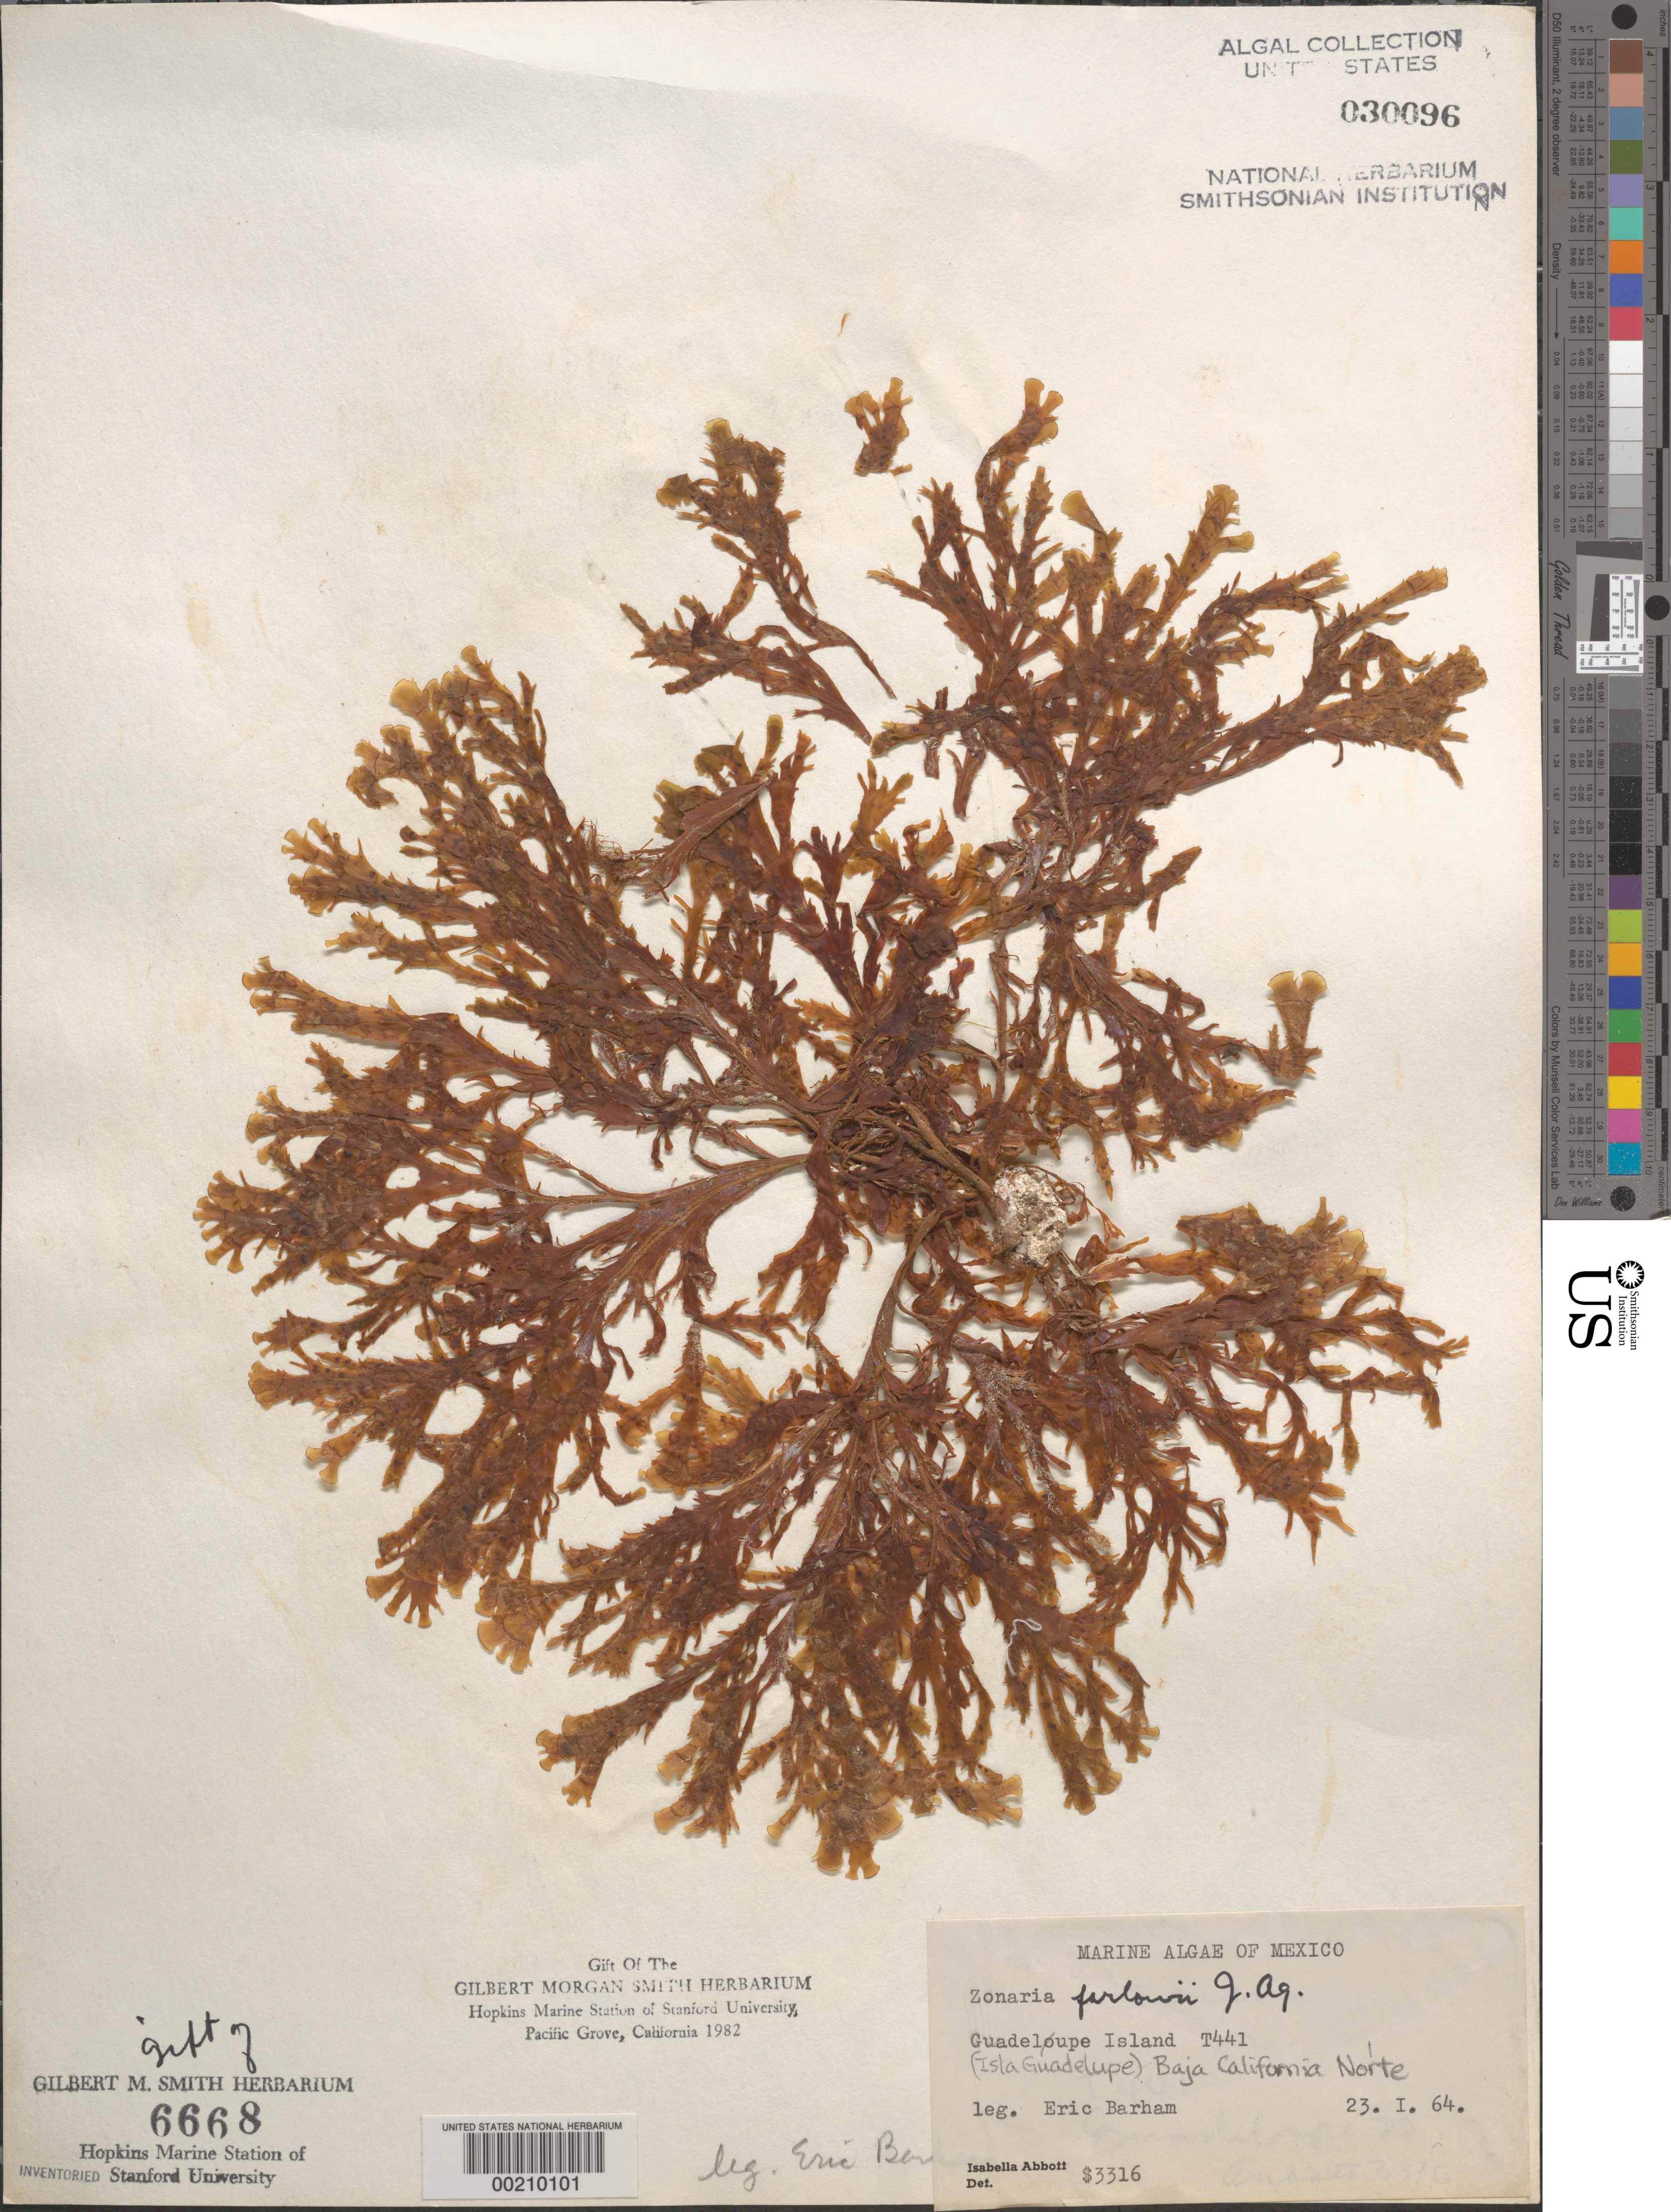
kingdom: Chromista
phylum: Ochrophyta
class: Phaeophyceae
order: Dictyotales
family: Dictyotaceae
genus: Zonaria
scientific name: Zonaria farlowii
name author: Setch. & N.L. Gardner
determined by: Abbott, Isabella A.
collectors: E. Barham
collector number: IAA 3316 & T441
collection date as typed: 23 Jan 1964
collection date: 1964-01-23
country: Mexico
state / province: Baja California Norte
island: Isla Guadalupe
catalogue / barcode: US 30096